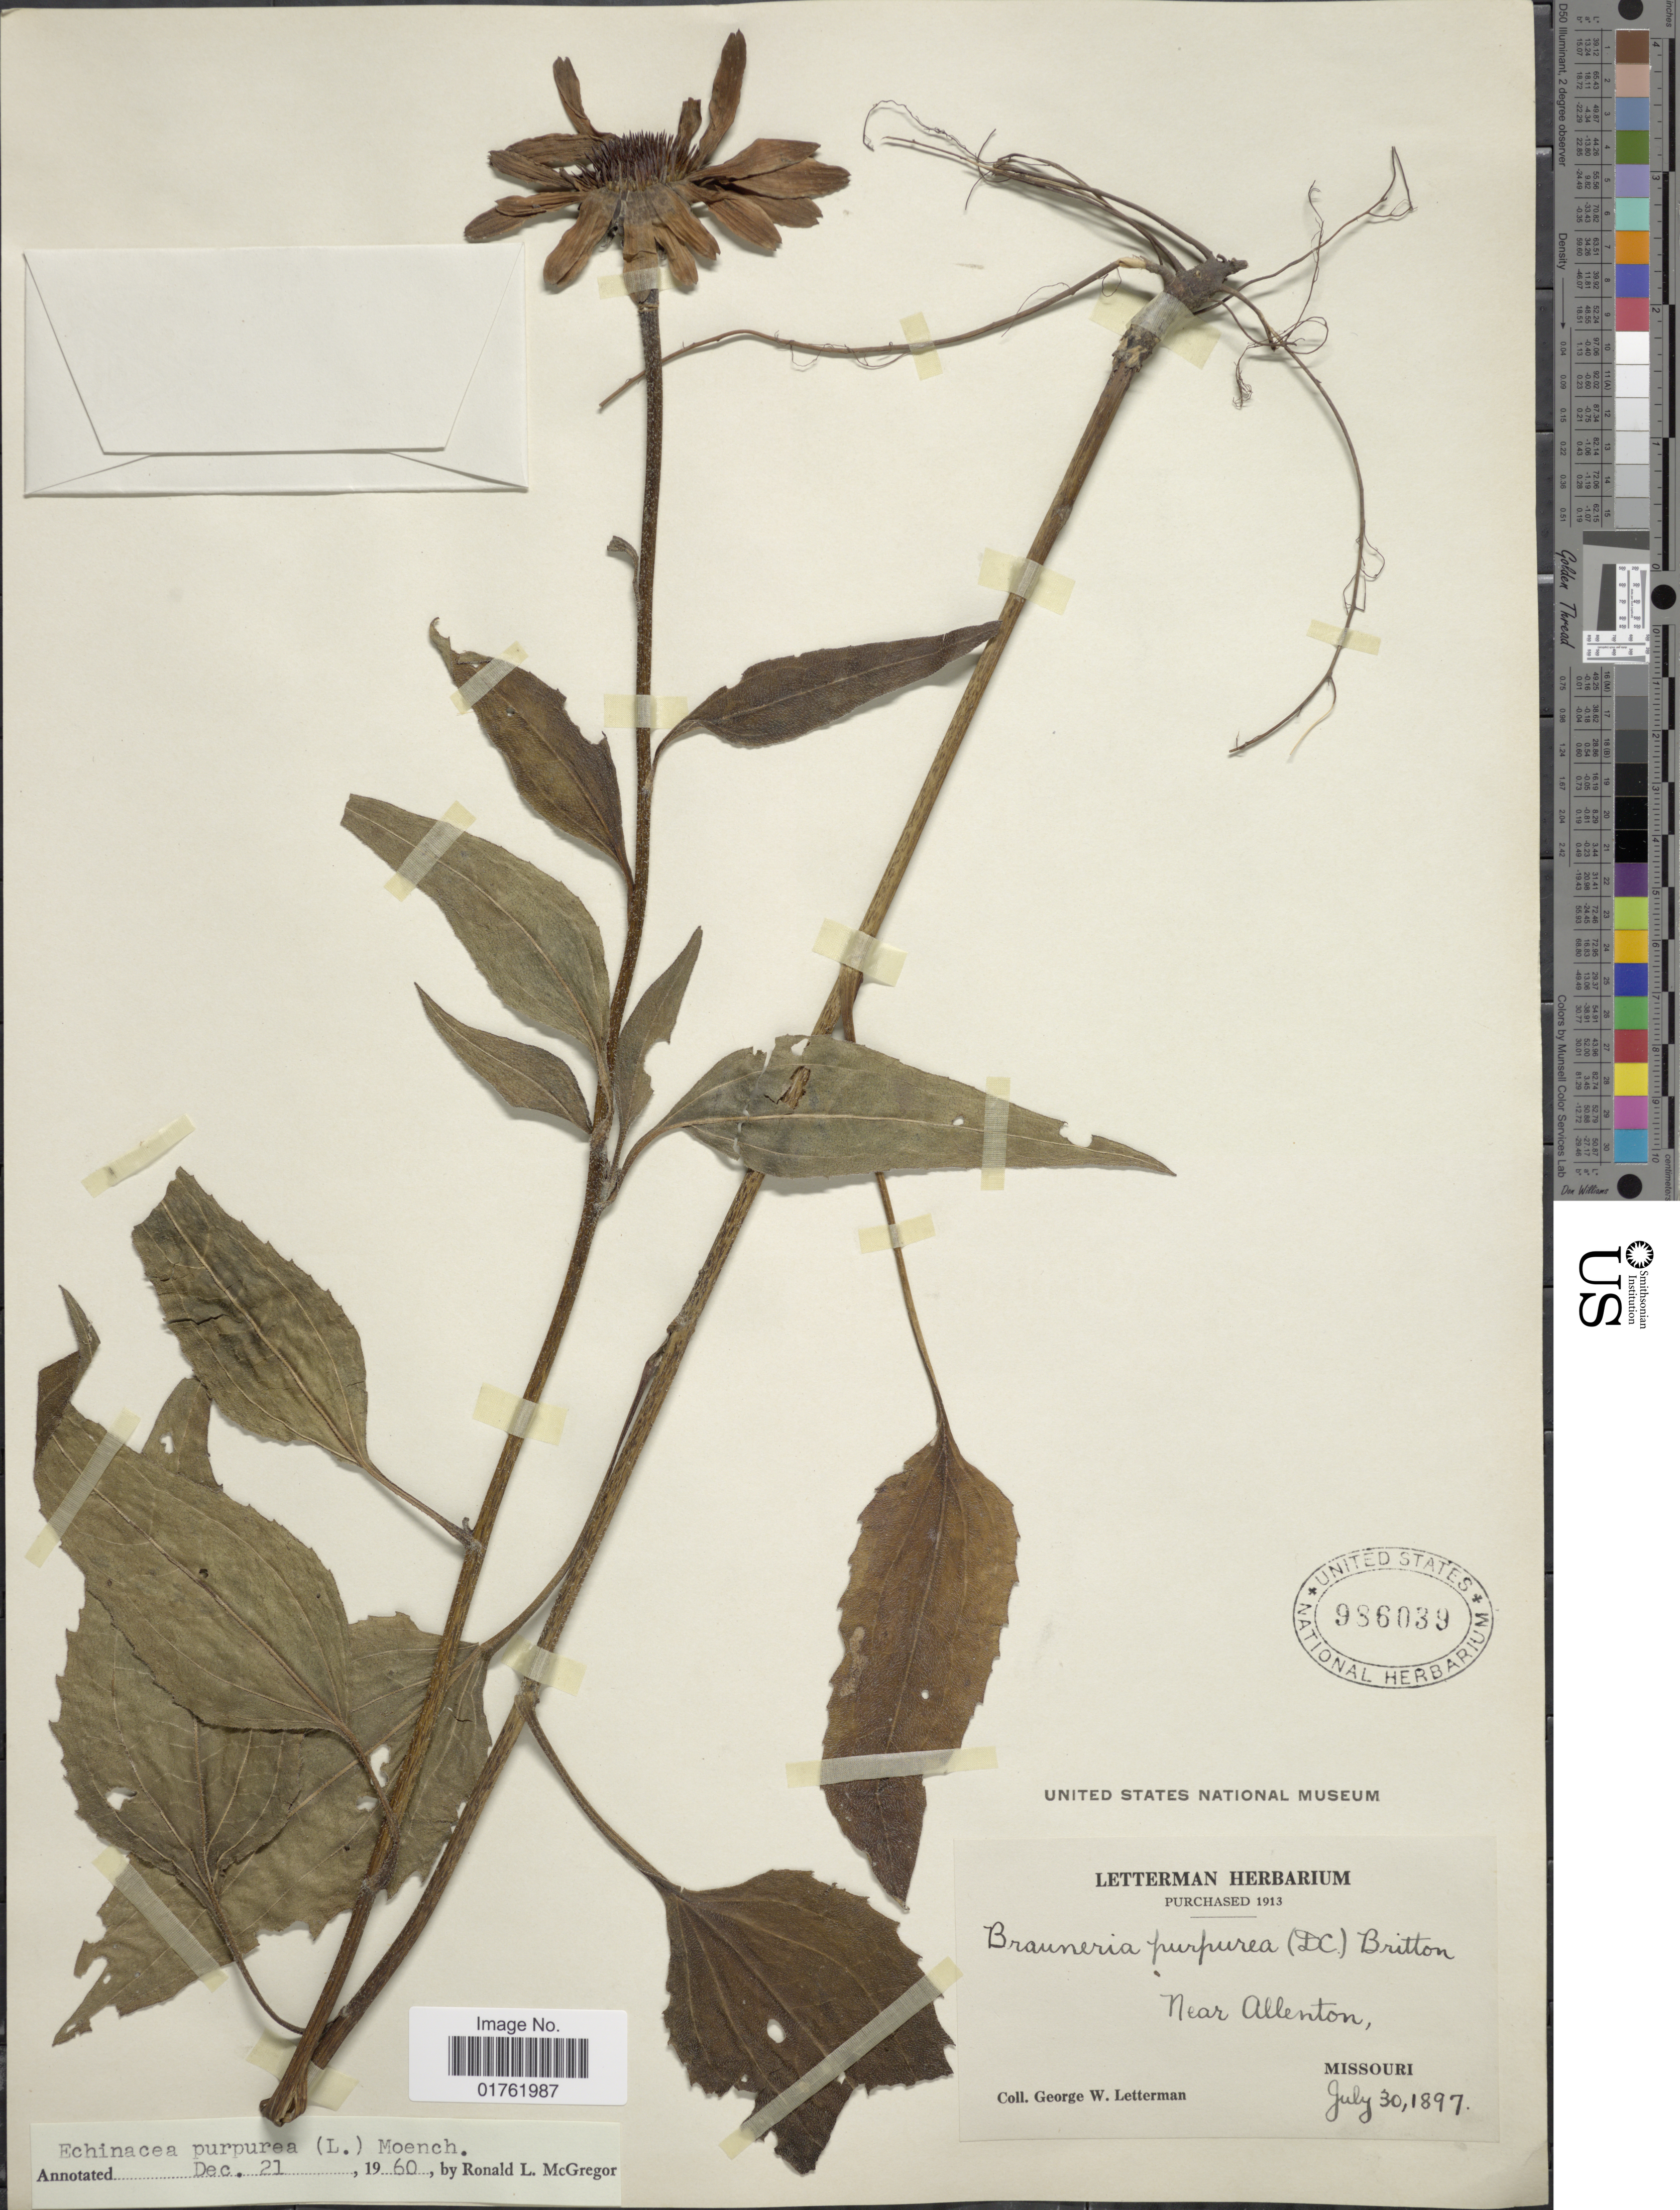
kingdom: Plantae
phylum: Tracheophyta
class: Magnoliopsida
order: Asterales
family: Asteraceae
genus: Echinacea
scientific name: Echinacea purpurea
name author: (L.) Moench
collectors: G. W. Letterman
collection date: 1897-07-30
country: United States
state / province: Missouri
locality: Near Allenton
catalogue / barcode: US 986039